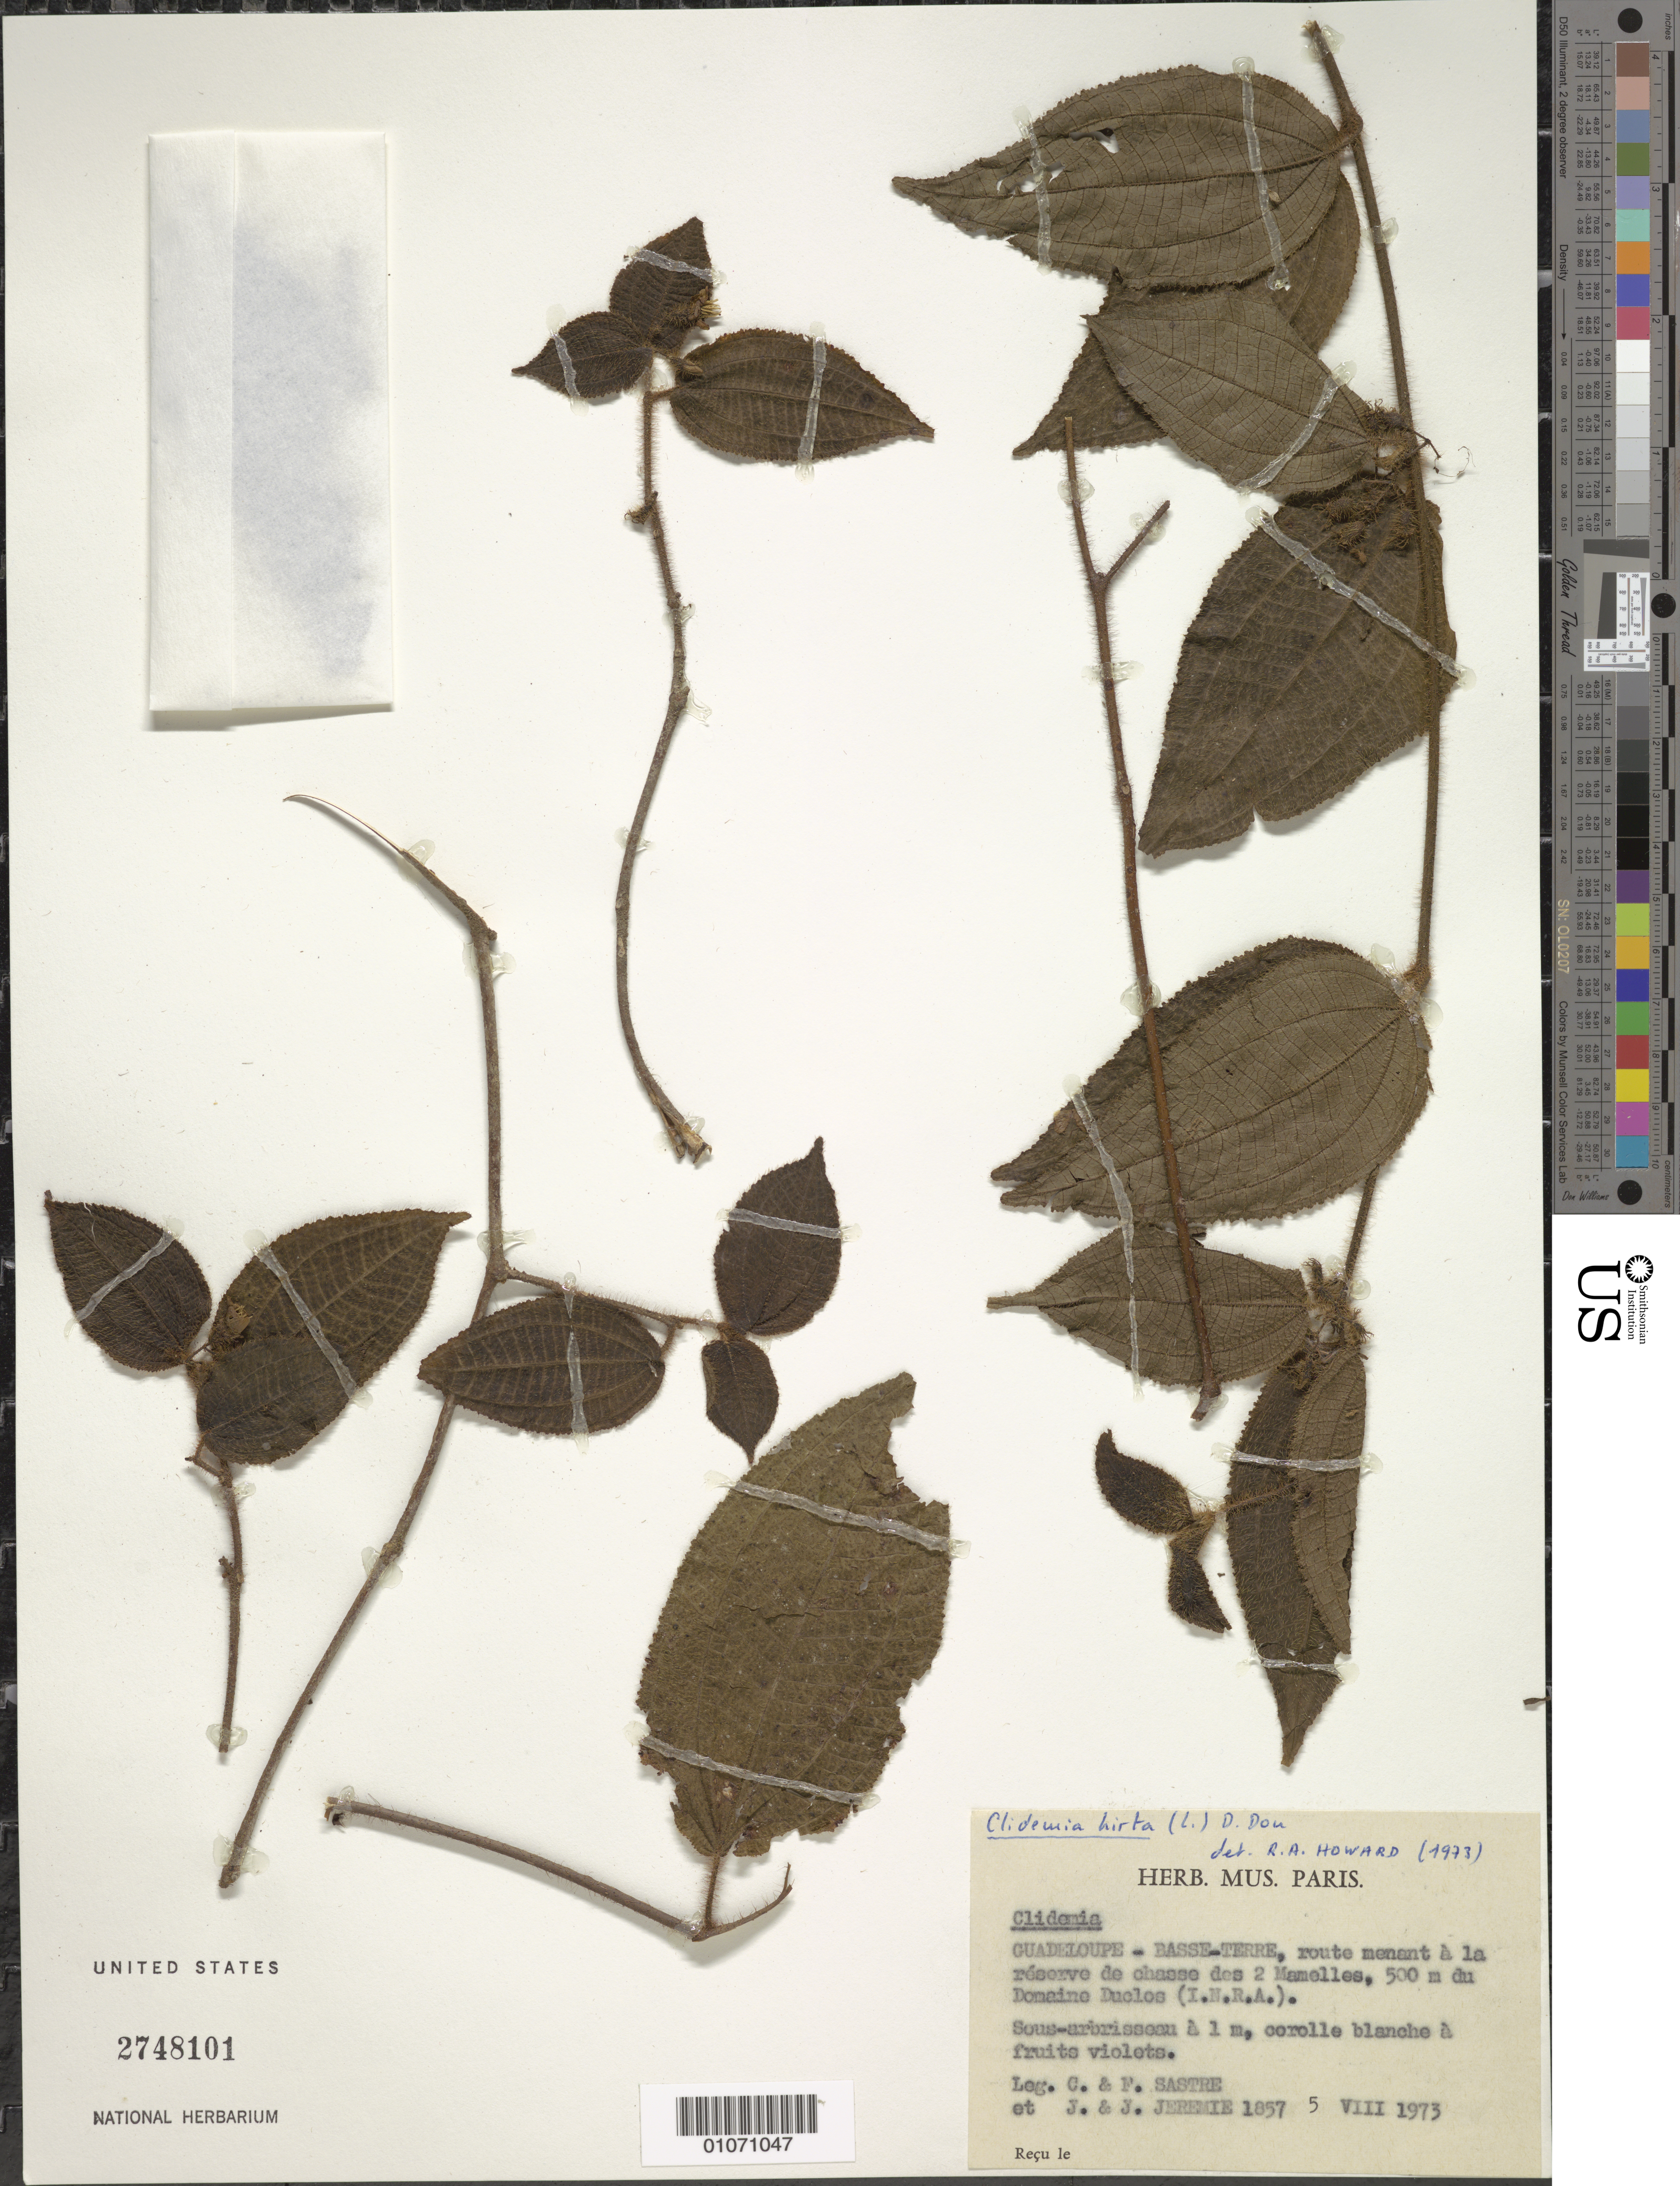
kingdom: Plantae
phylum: Tracheophyta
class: Magnoliopsida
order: Myrtales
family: Melastomataceae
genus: Clidemia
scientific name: Clidemia hirta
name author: (L.) D. Don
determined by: Howard, R. A.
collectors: C. H. L. Sastre, F. Sastre & J. Jérémie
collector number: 1857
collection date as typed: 05 Aug 1973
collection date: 1973-08-05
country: Guadeloupe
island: Basse Terre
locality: Route menant à la réserve de chasse des 2 Mamelles, 500 m du Domaine Duclos (I.N.R.A.)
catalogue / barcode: US 2748101